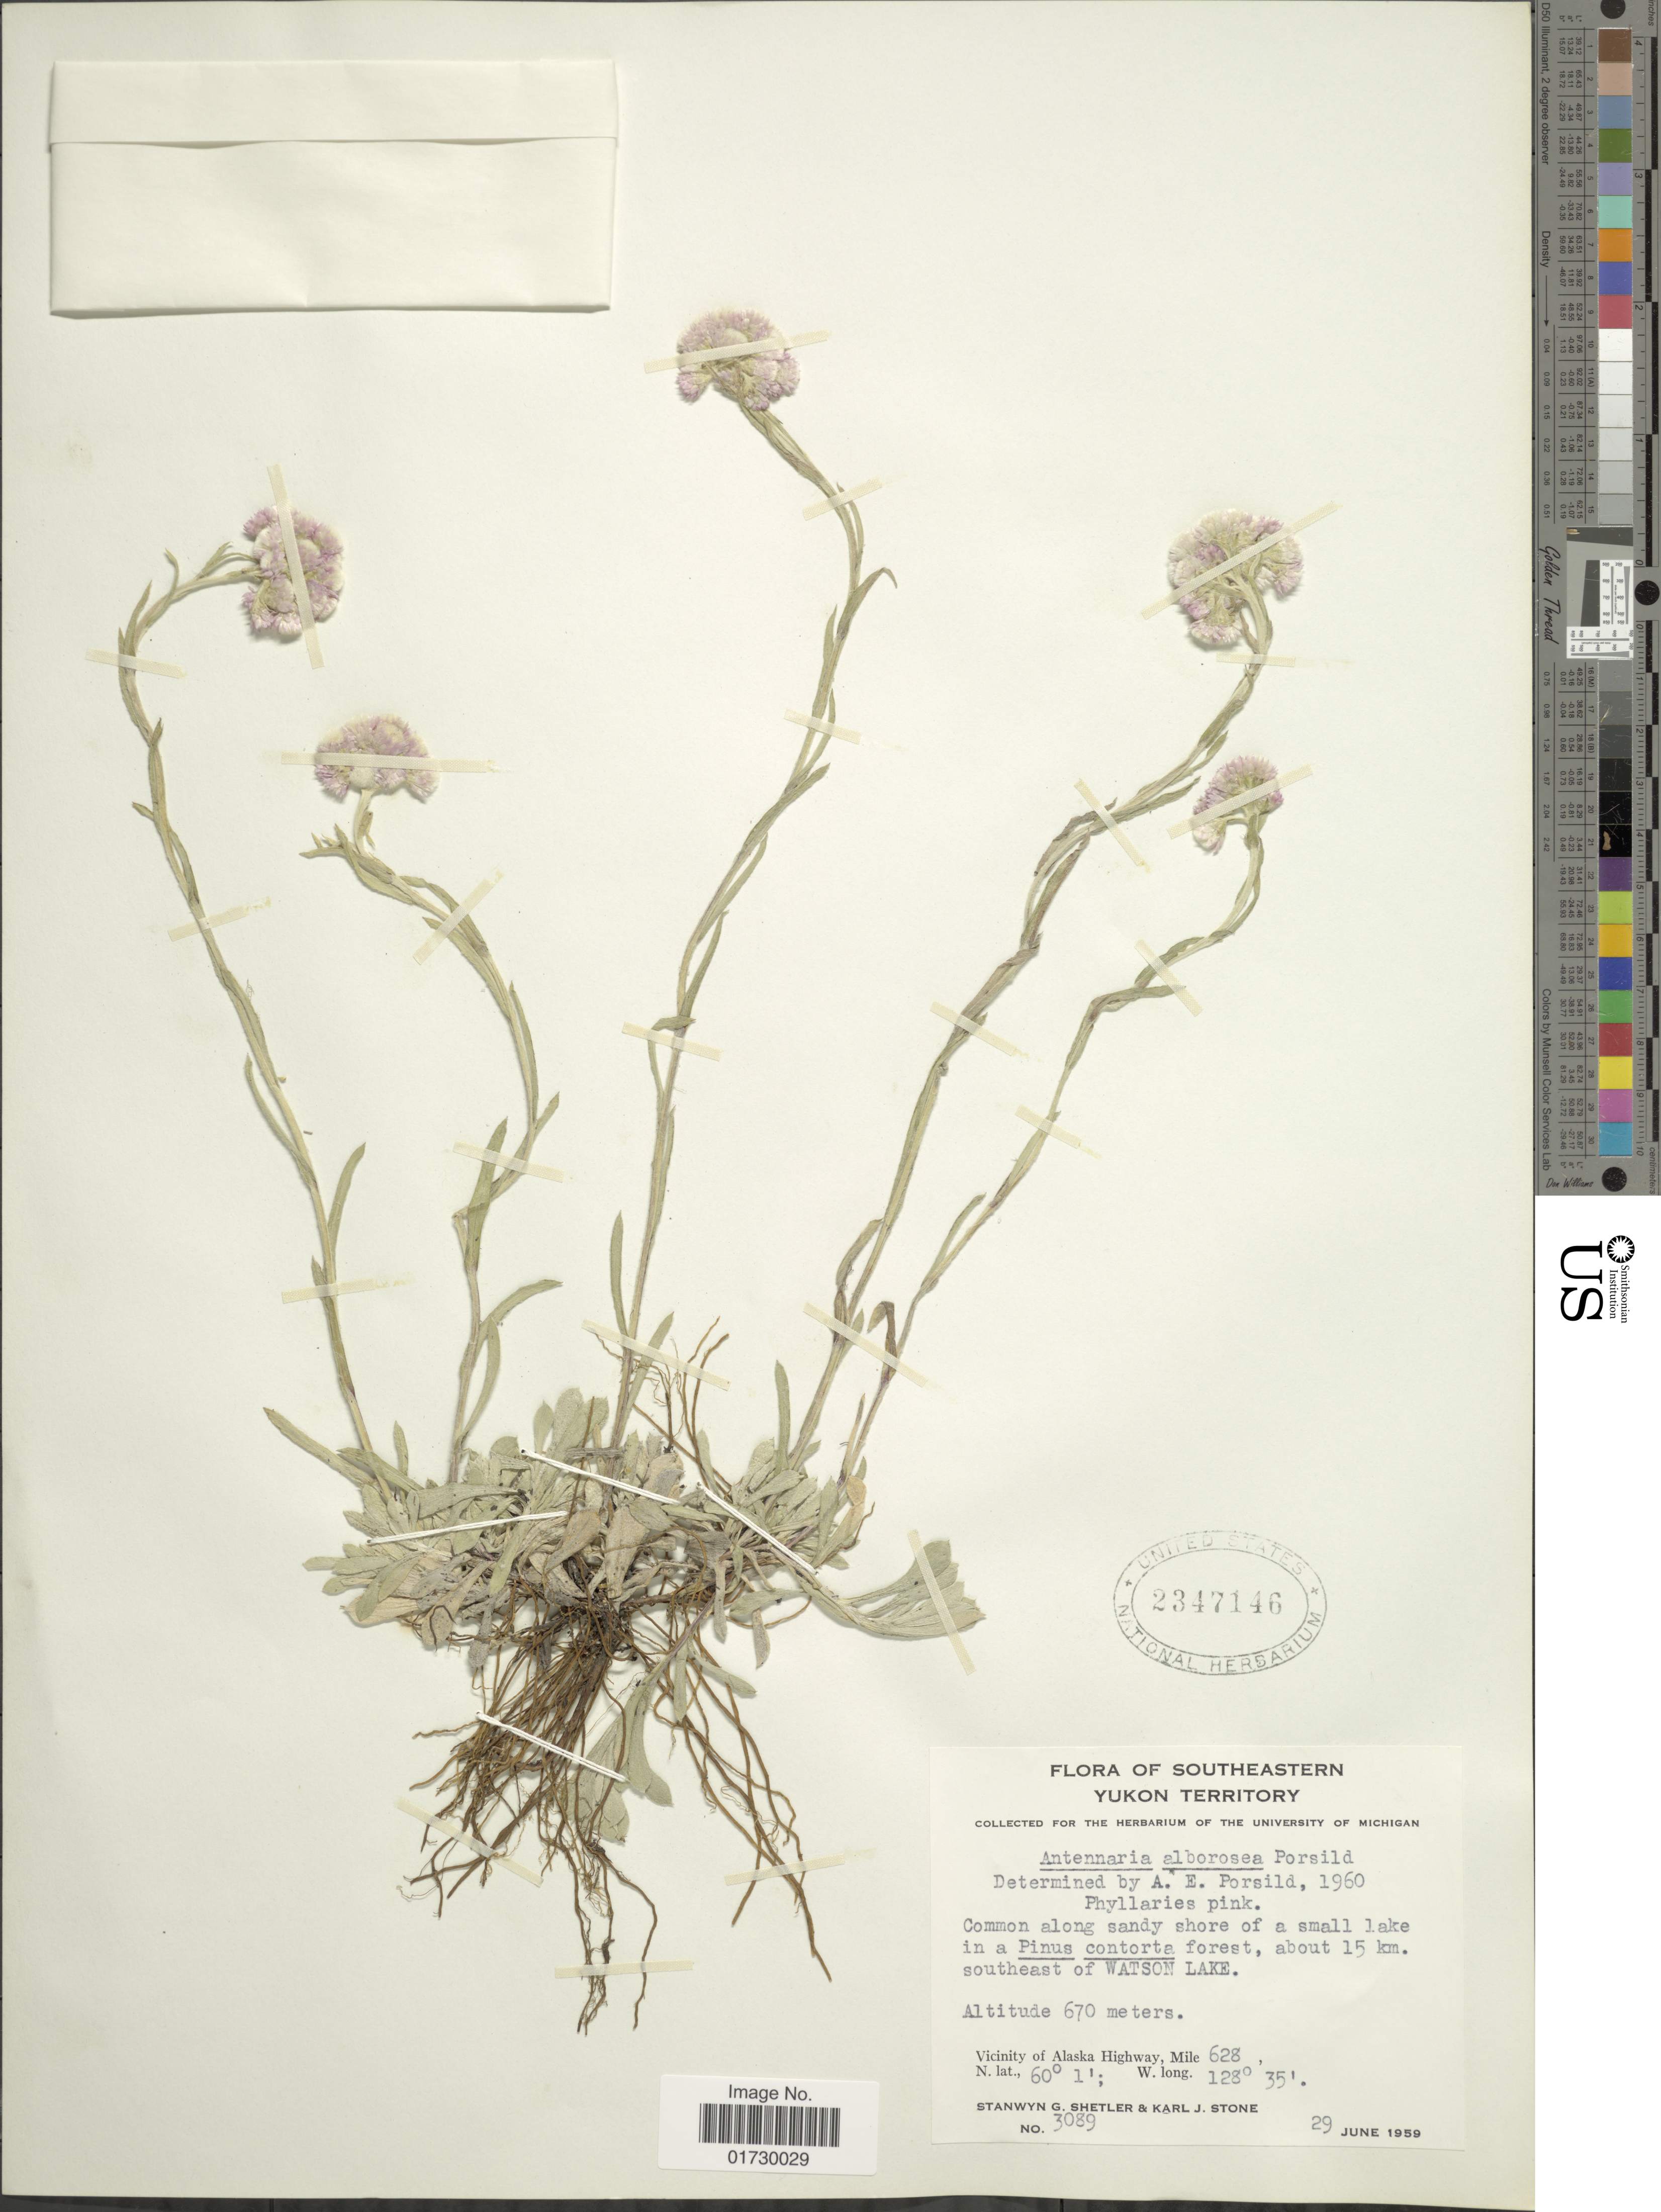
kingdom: Plantae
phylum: Tracheophyta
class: Magnoliopsida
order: Asterales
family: Asteraceae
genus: Antennaria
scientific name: Antennaria alborosea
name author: A.E. Porsild in Porsild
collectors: S. Shetler & K. J. Stone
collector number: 3089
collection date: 1959-06-29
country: Canada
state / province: Yukon Territory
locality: Southeastern Yukon Territory, Common along sandy shore of a small lake in a Pinus contorta forest, about 15 km. southeast of Watson Lake. Vicinity of Alaska Highway, Mile 628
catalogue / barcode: US 2347146